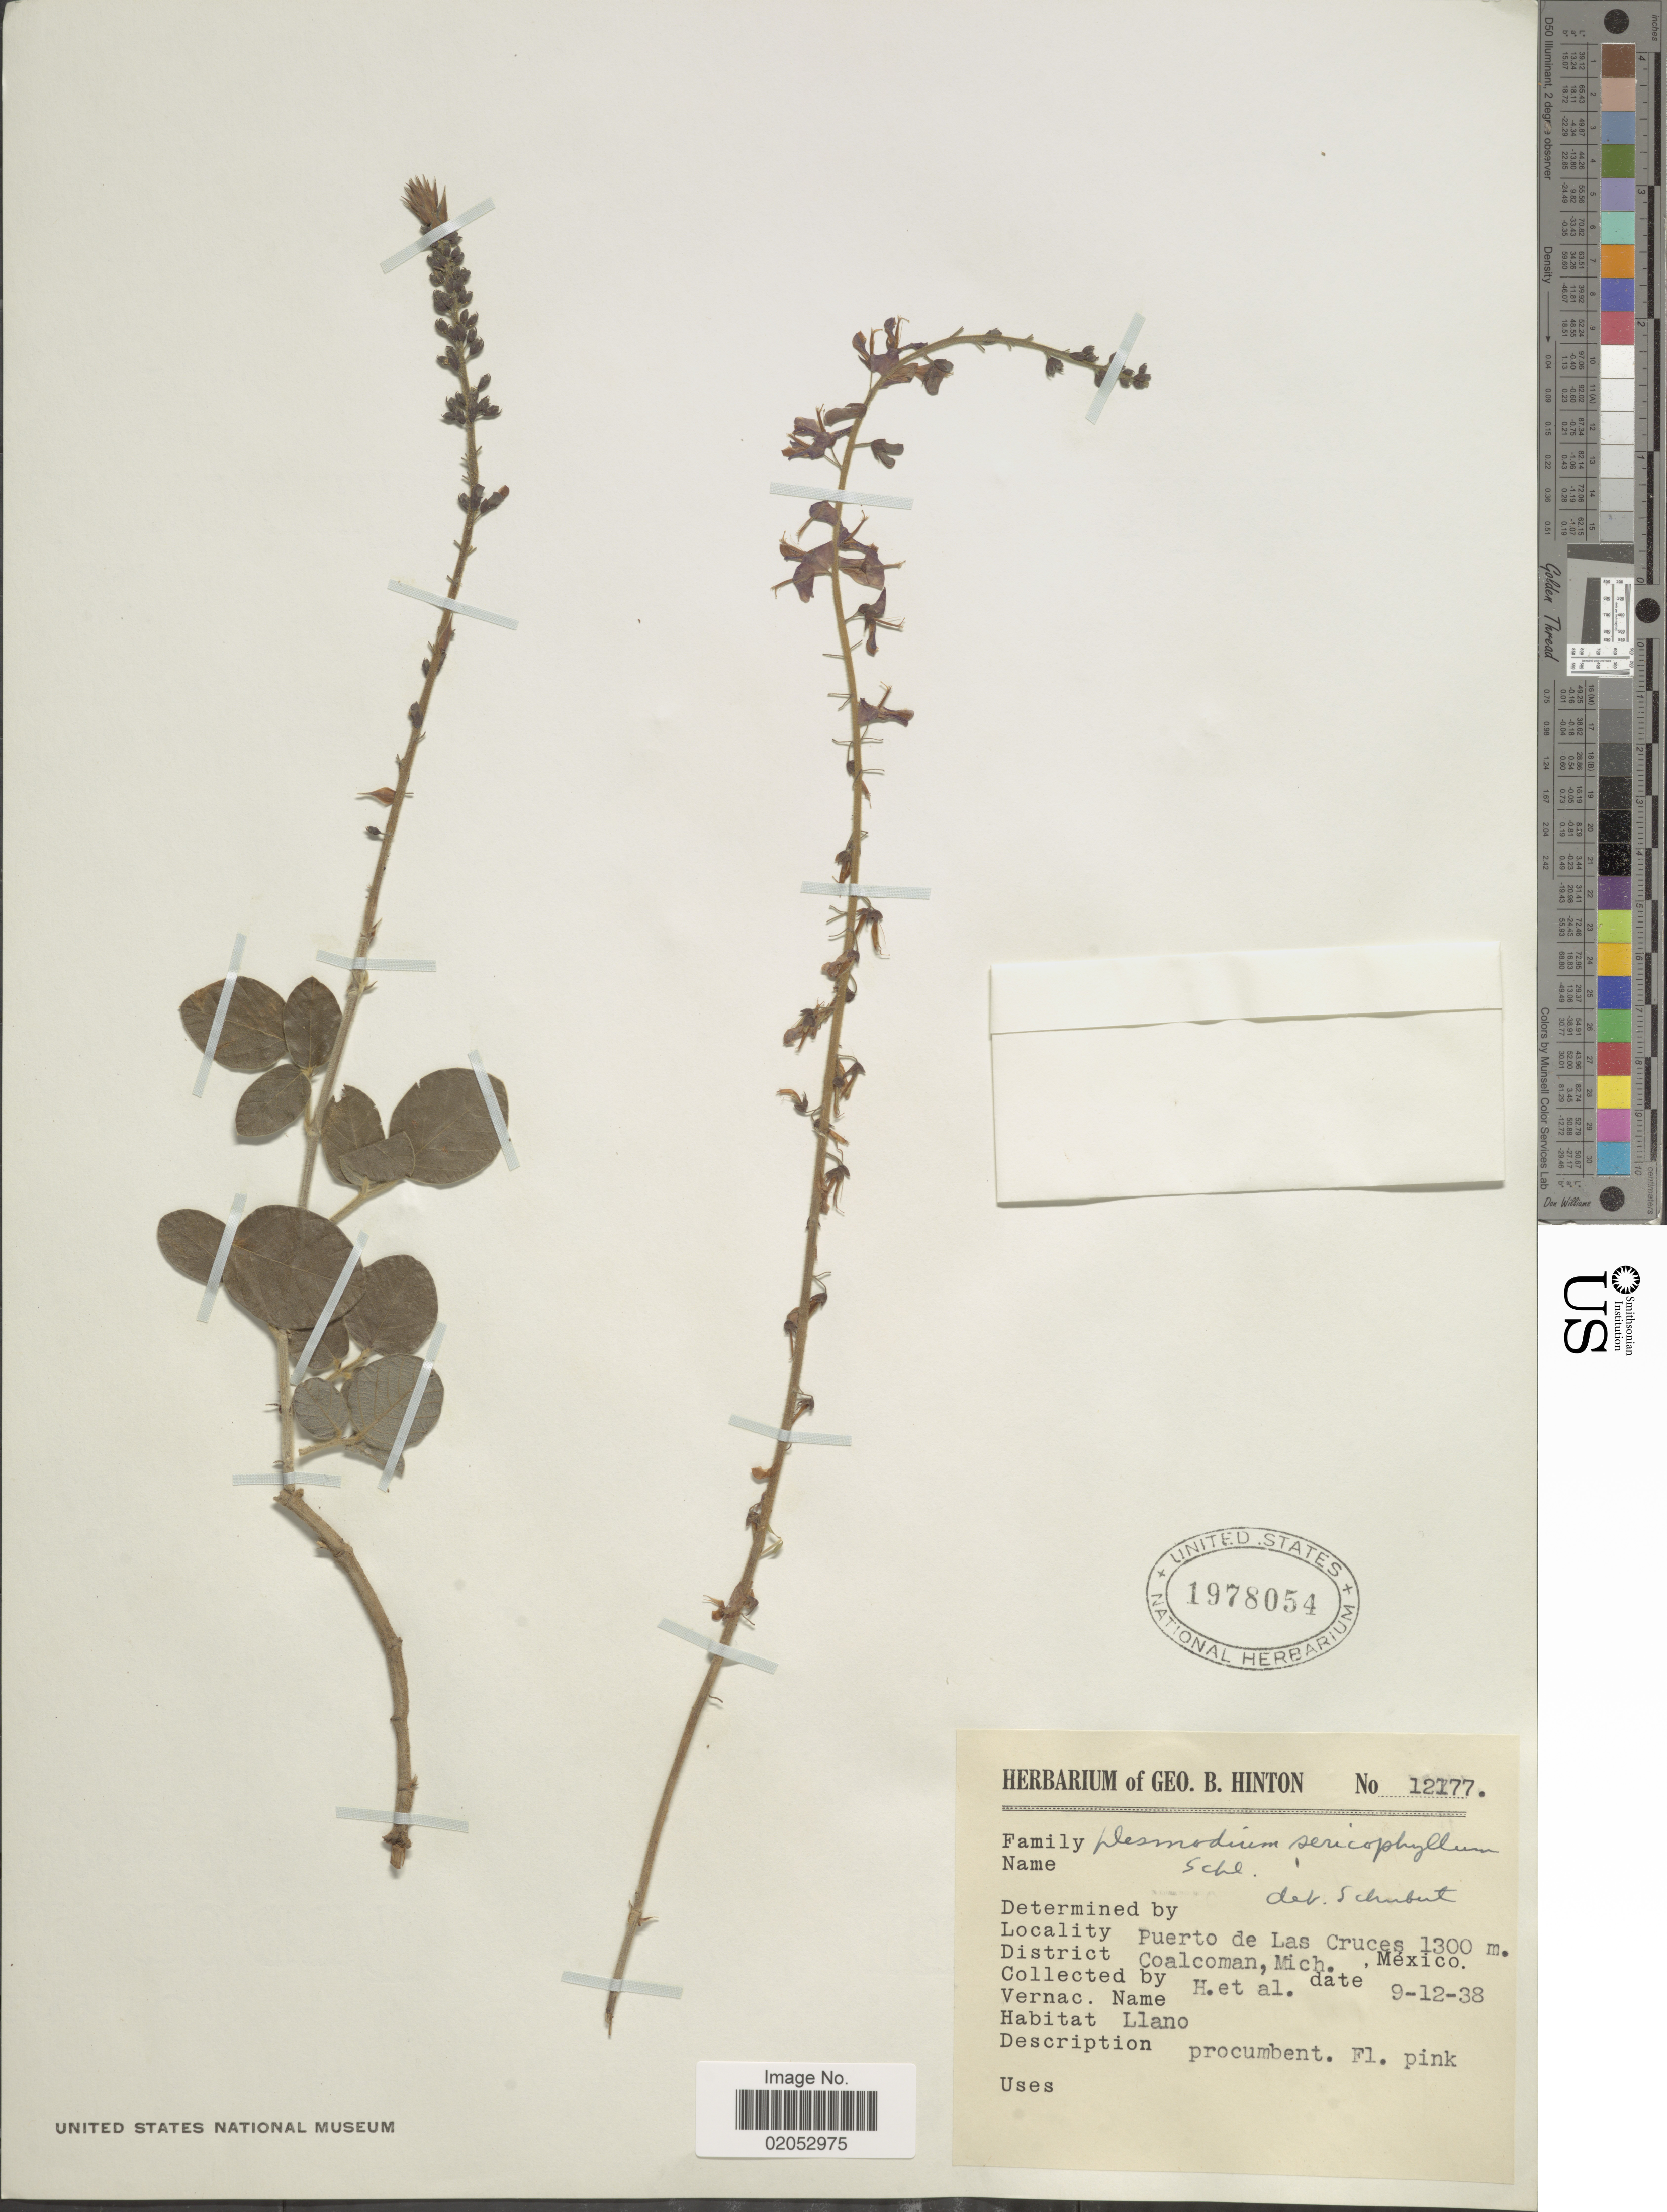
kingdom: Plantae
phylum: Tracheophyta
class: Magnoliopsida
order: Fabales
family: Fabaceae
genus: Desmodium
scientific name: Desmodium sericophyllum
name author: Schltdl.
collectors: G. B. Hinton & et al.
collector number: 12177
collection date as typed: Transcribed d/m/y: 12/9/38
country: Mexico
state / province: Michoacán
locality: Puerto de Las Cruces. District Coalcoman, Mich., México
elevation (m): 1300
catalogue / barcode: US 1978054